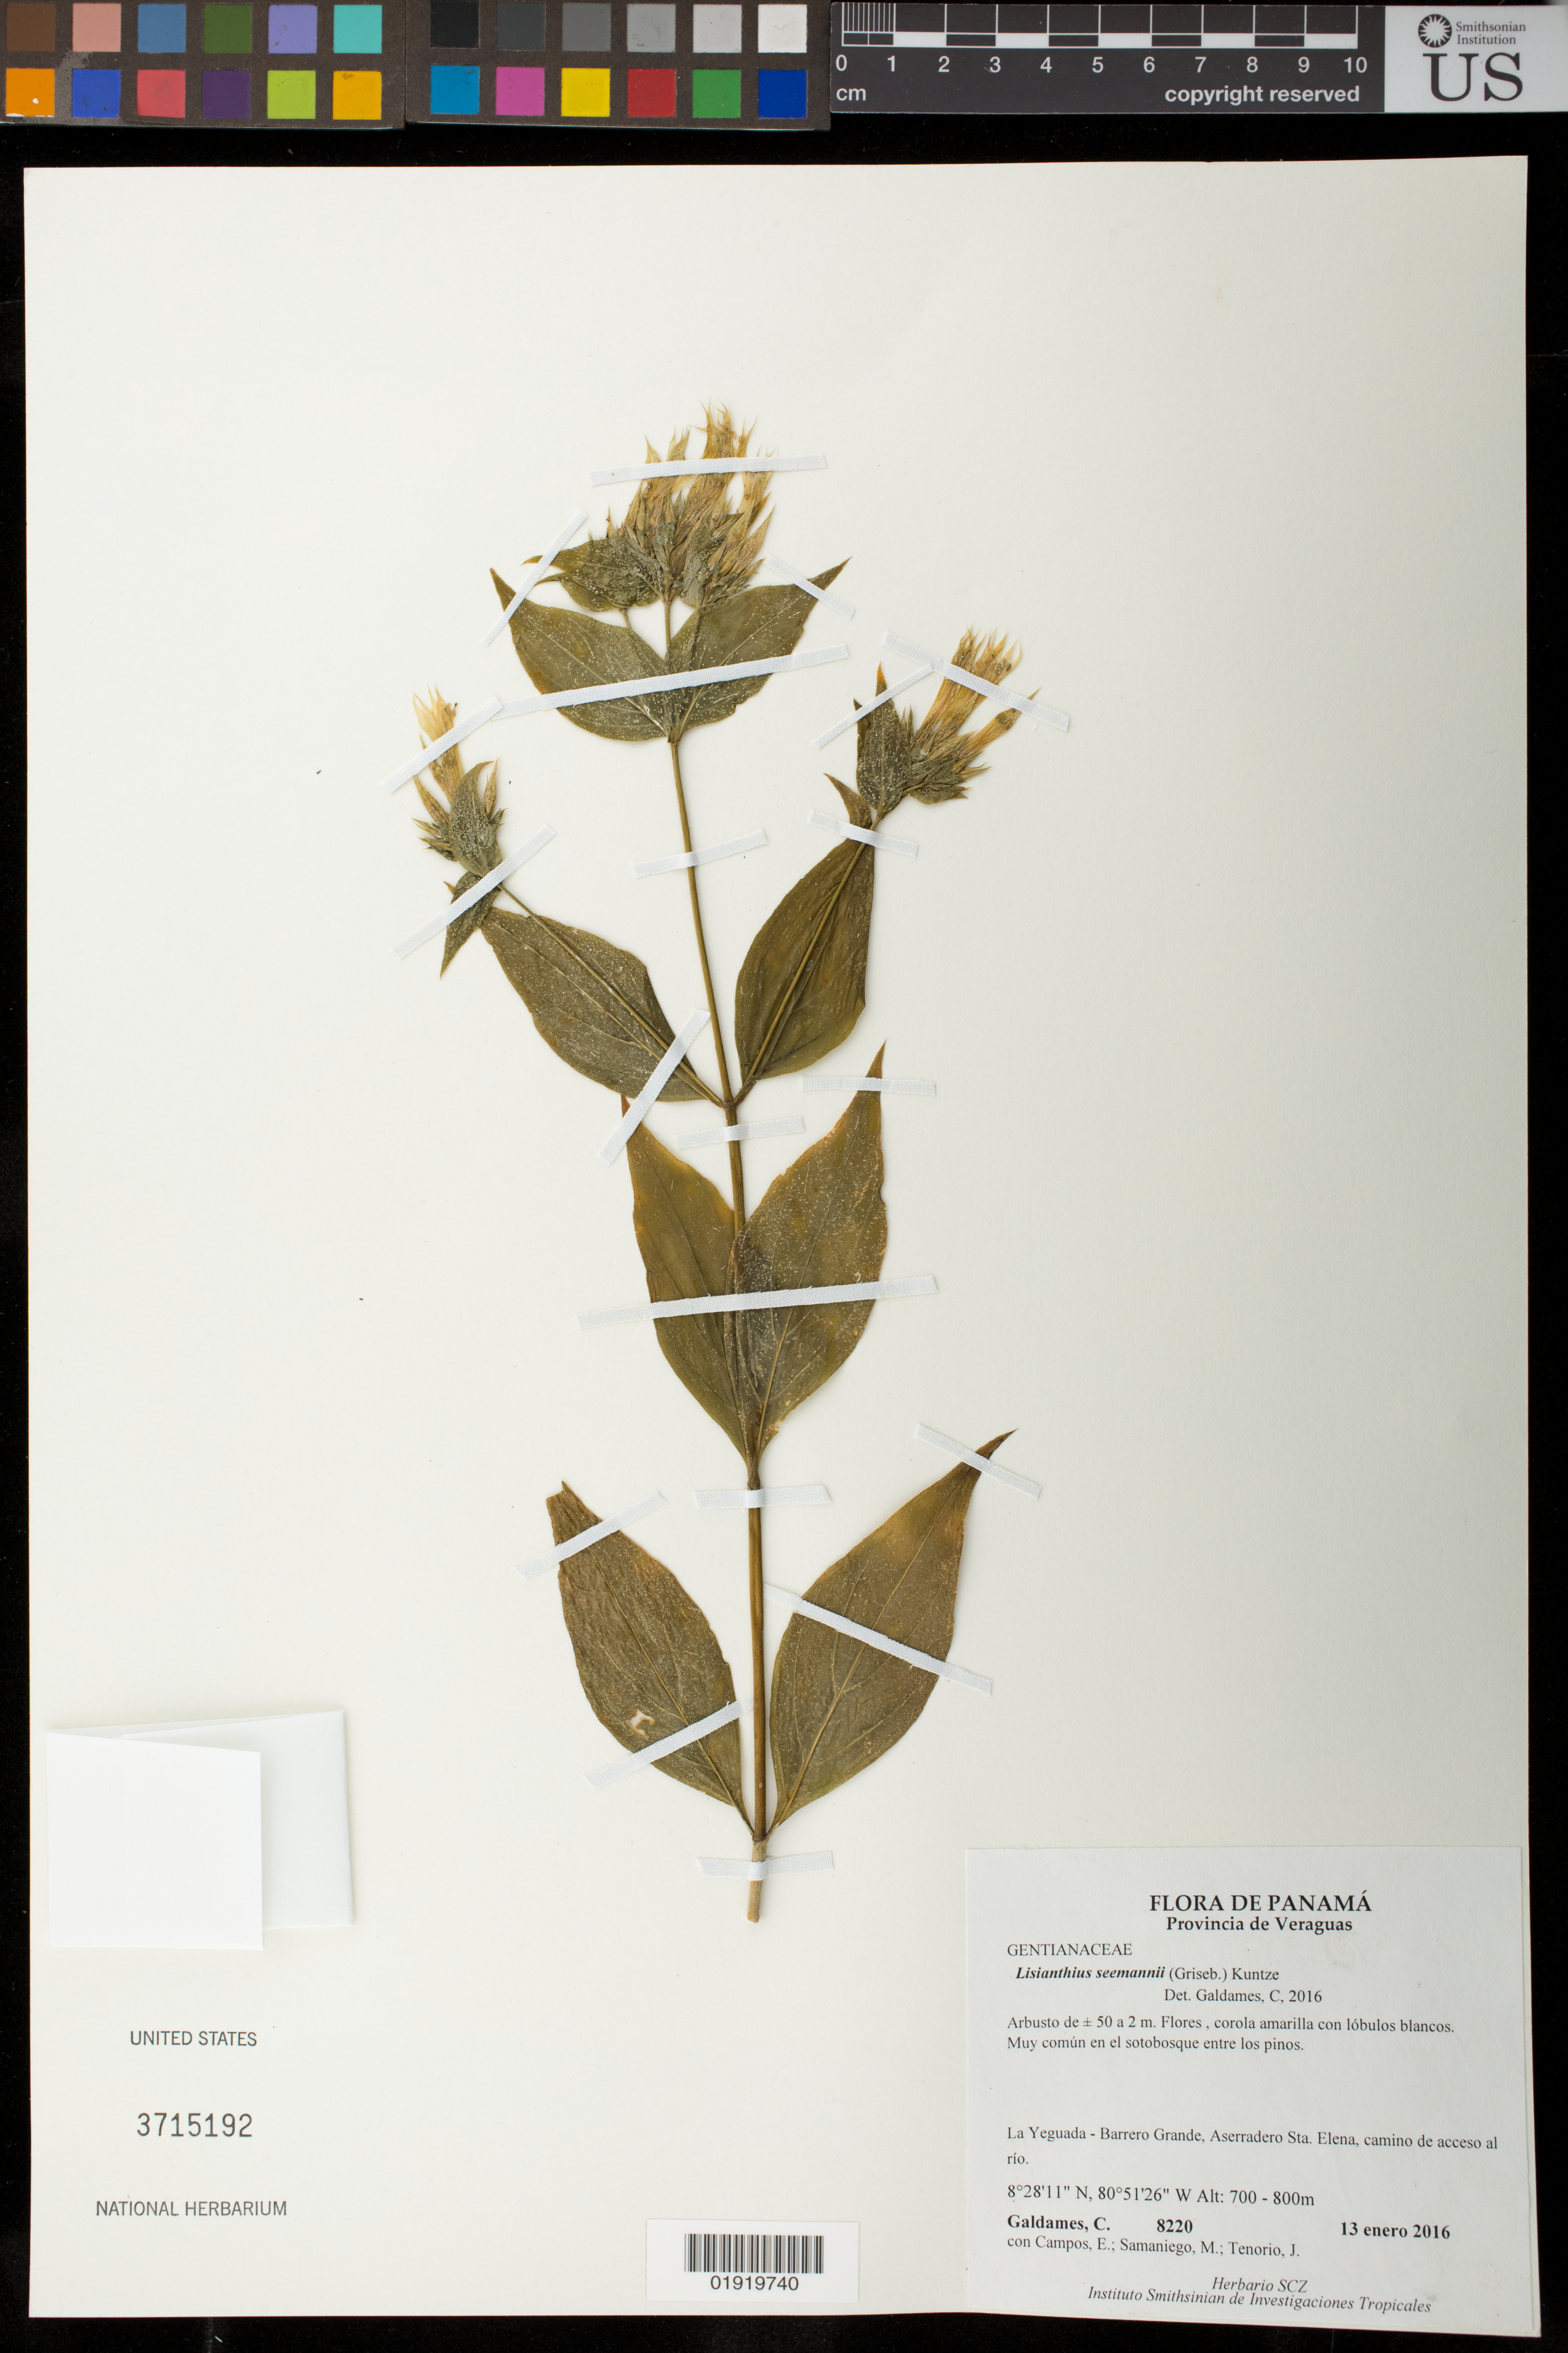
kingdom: Plantae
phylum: Tracheophyta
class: Magnoliopsida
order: Gentianales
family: Gentianaceae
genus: Lisianthius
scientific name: Lisianthius seemannii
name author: (Griseb.) Kuntze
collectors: C. Galdames, E. Campos, M. Samaniego & J. Tenorio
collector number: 8220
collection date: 2016-01-13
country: Panama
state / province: Veraguas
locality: La Yeguada - Barrero Grande, Aserradero St. Elena.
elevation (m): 700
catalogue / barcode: US 3715192